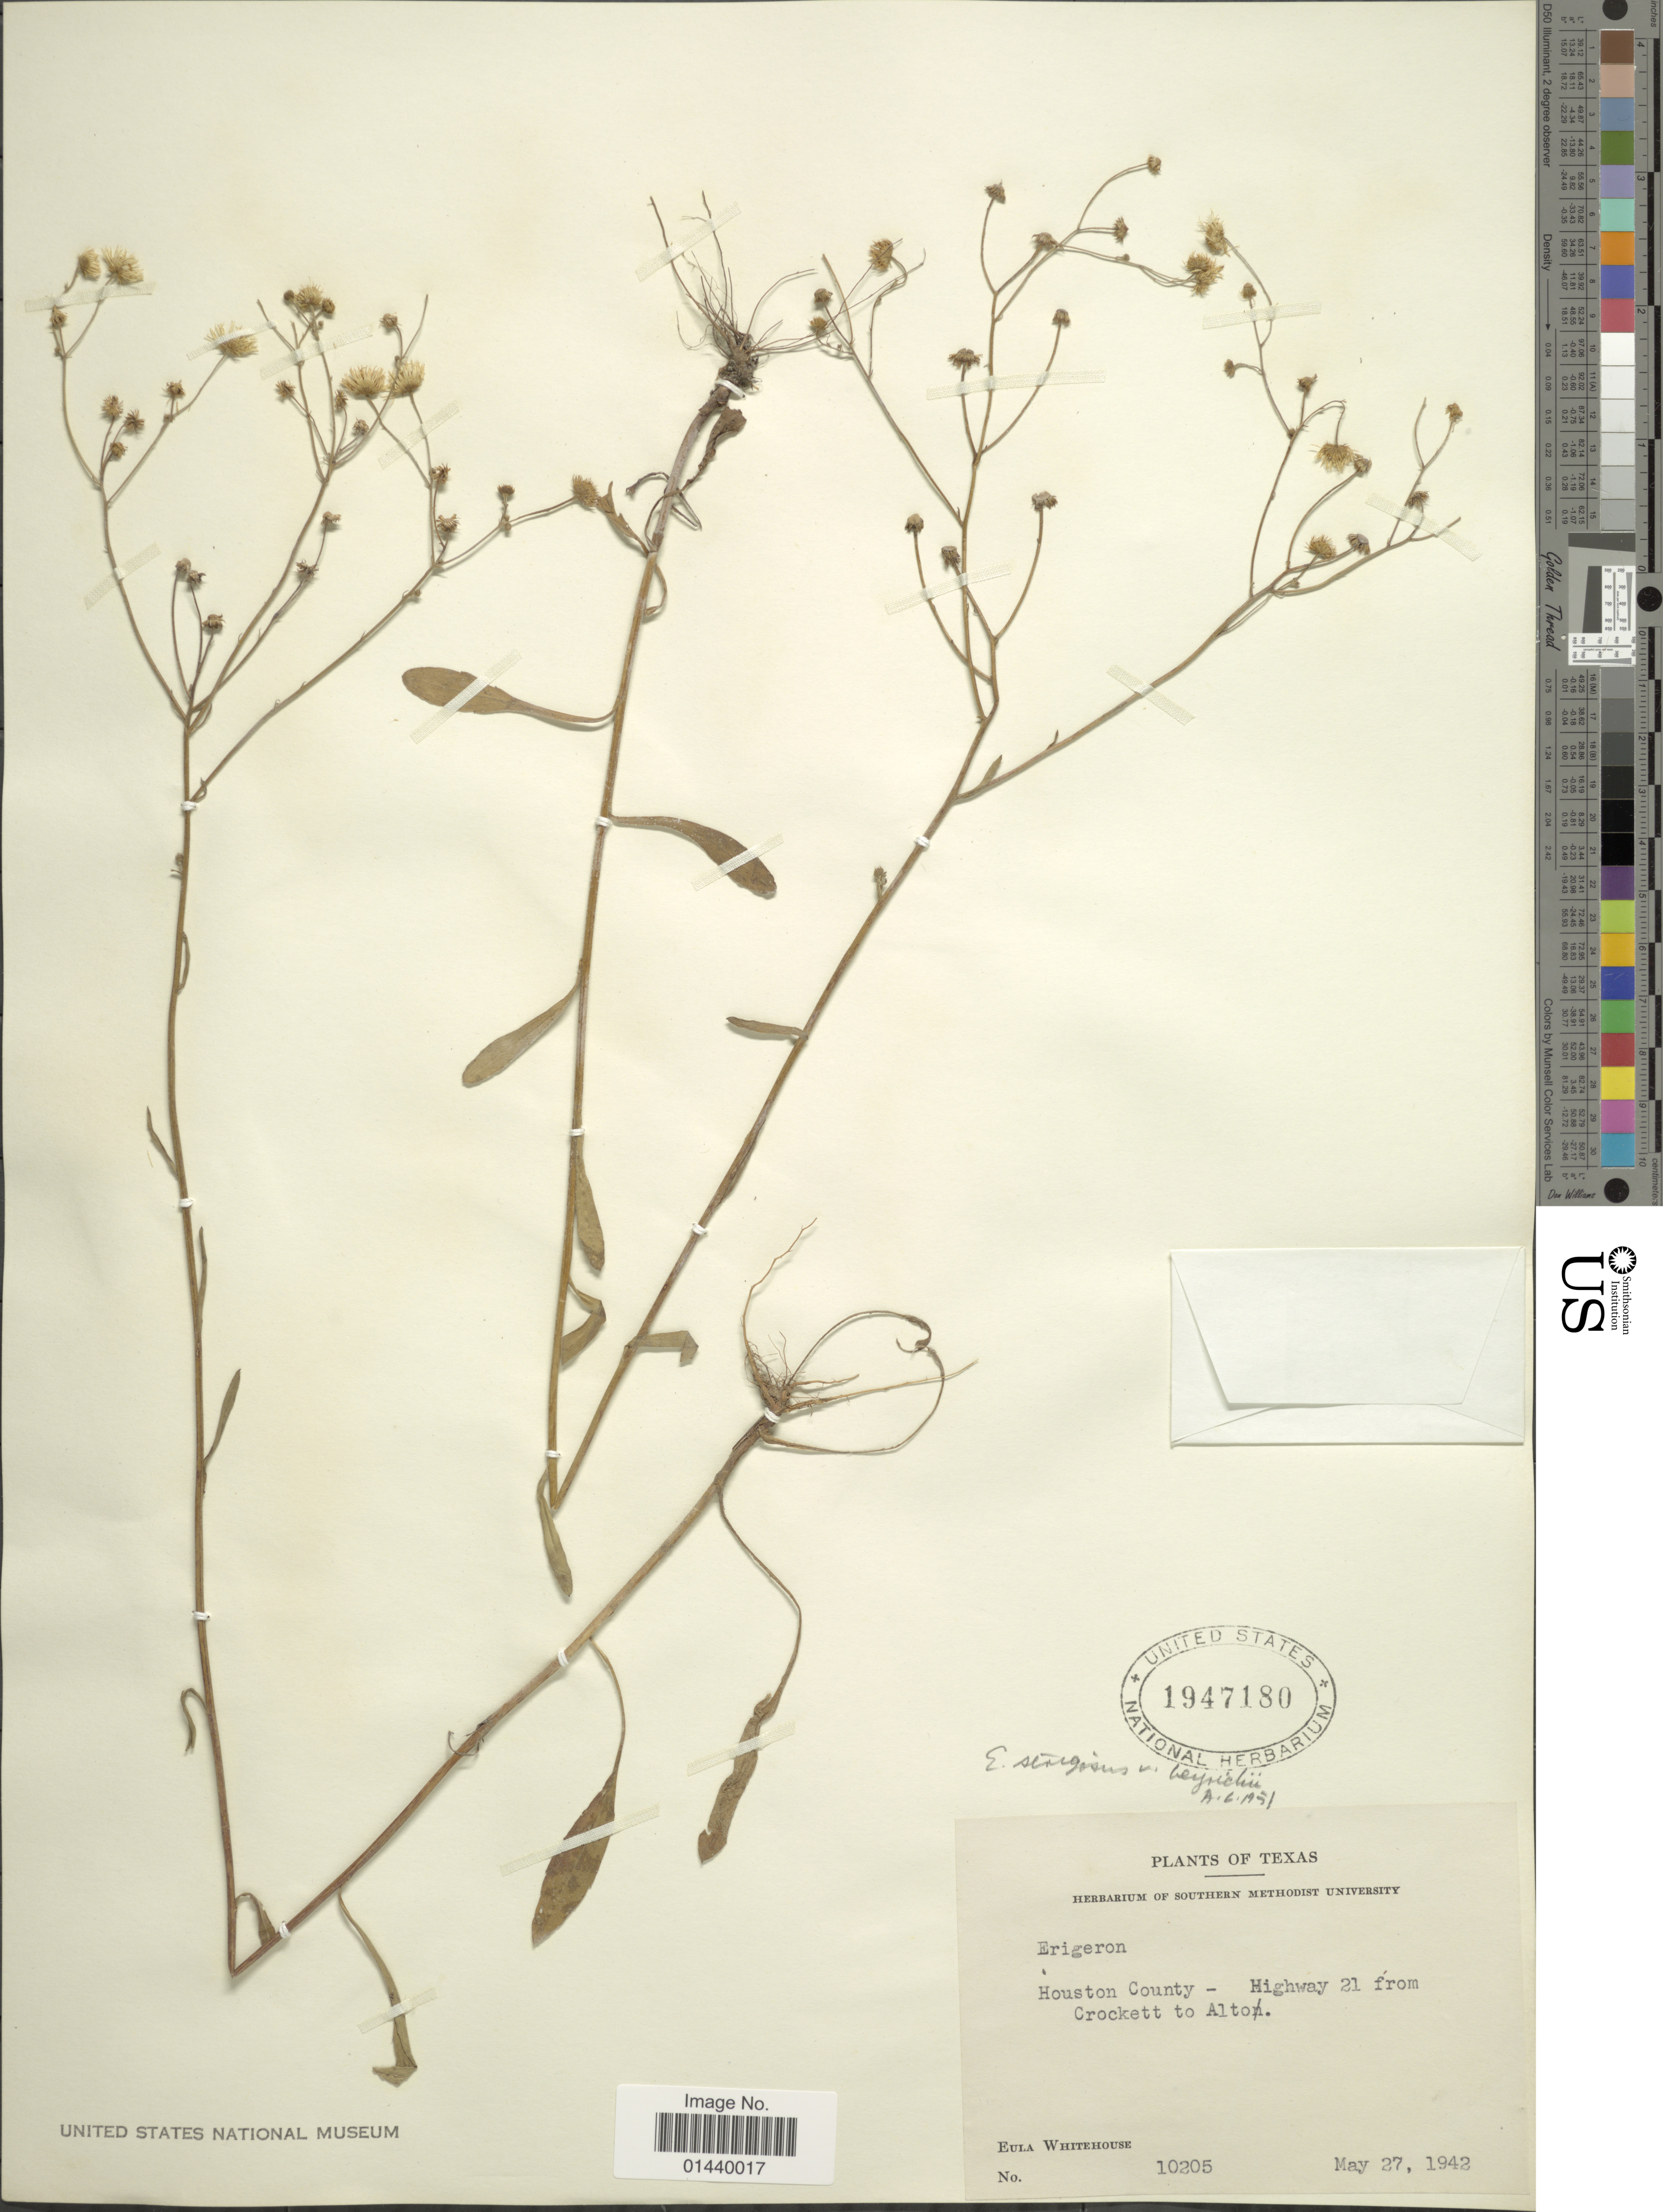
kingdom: Plantae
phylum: Tracheophyta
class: Magnoliopsida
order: Asterales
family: Asteraceae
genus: Erigeron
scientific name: Erigeron strigosus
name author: Muhl. ex Willd.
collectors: E. Whitehouse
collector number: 10205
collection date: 1942-05-27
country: United States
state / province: Texas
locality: Houston County - Highway 21 from Crockett to Alto.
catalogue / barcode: US 1947180